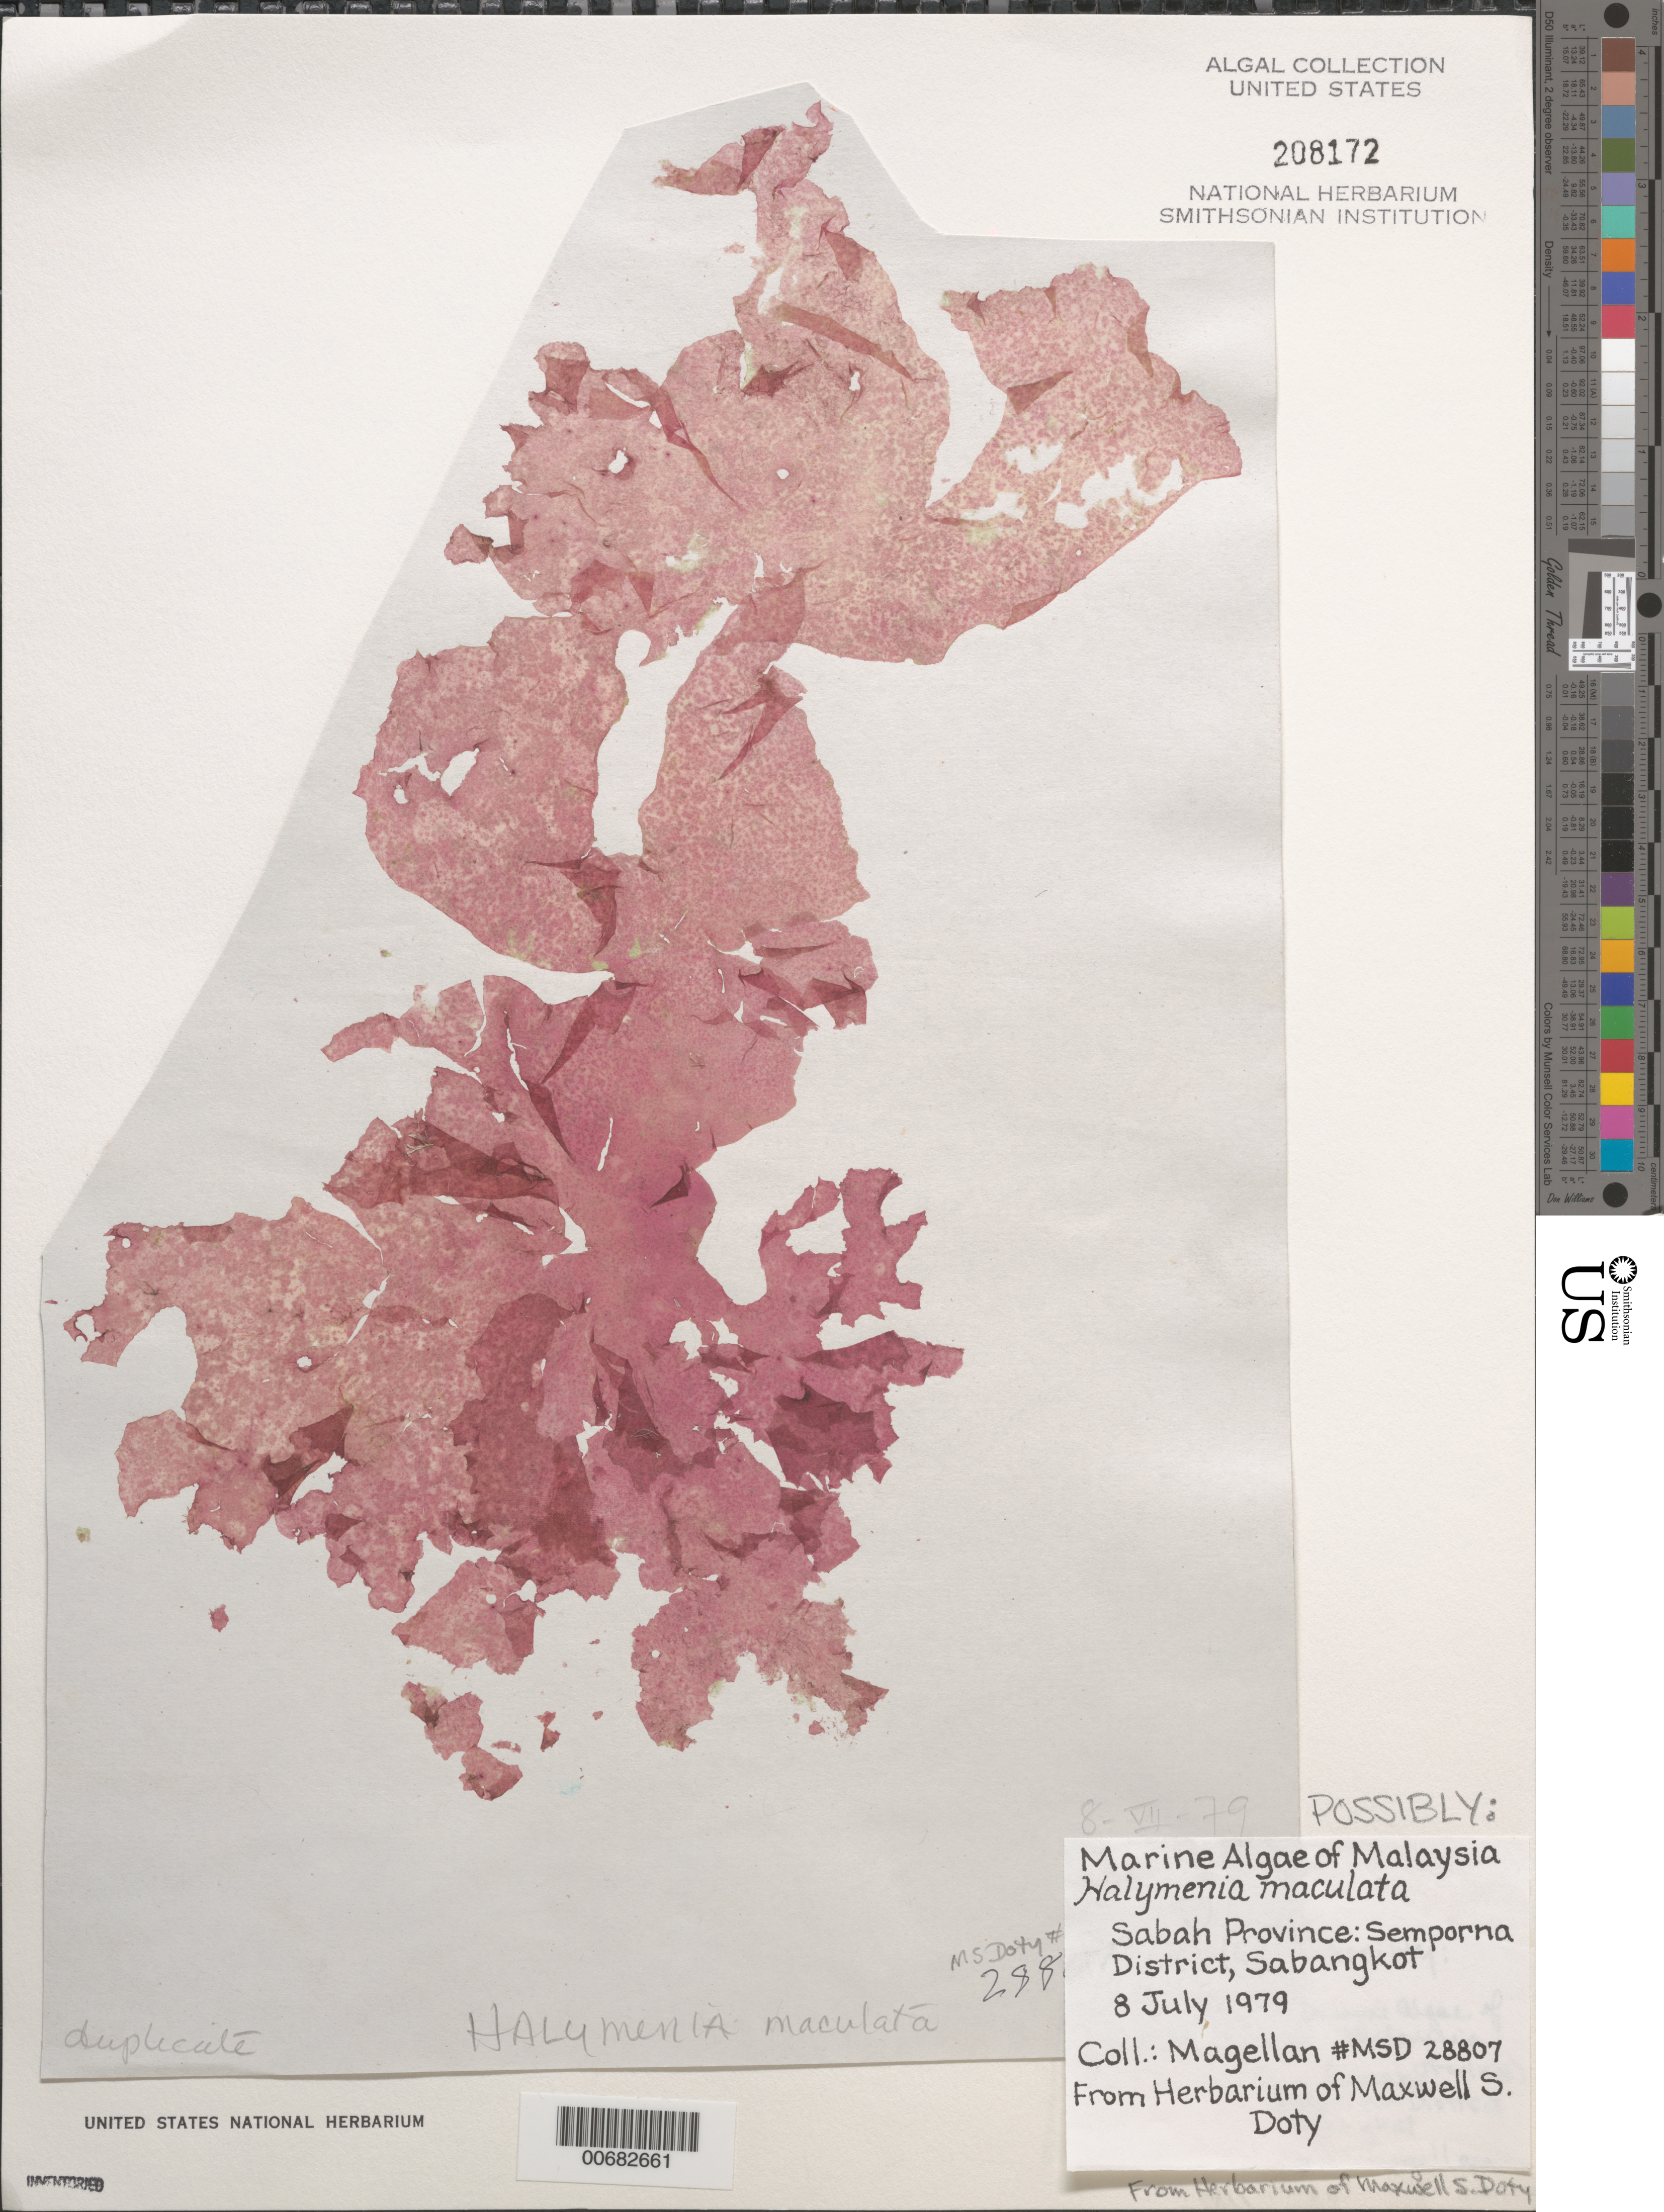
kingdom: Plantae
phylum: Rhodophyta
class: Florideophyceae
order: Halymeniales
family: Halymeniaceae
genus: Halymenia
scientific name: Halymenia maculata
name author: J. Agardh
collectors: -. Magellan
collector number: MSD 28807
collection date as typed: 08 Jul 1979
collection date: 1979-07-08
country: Malaysia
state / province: Sabah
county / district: Semporna District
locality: Sabangkot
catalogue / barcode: US 208172